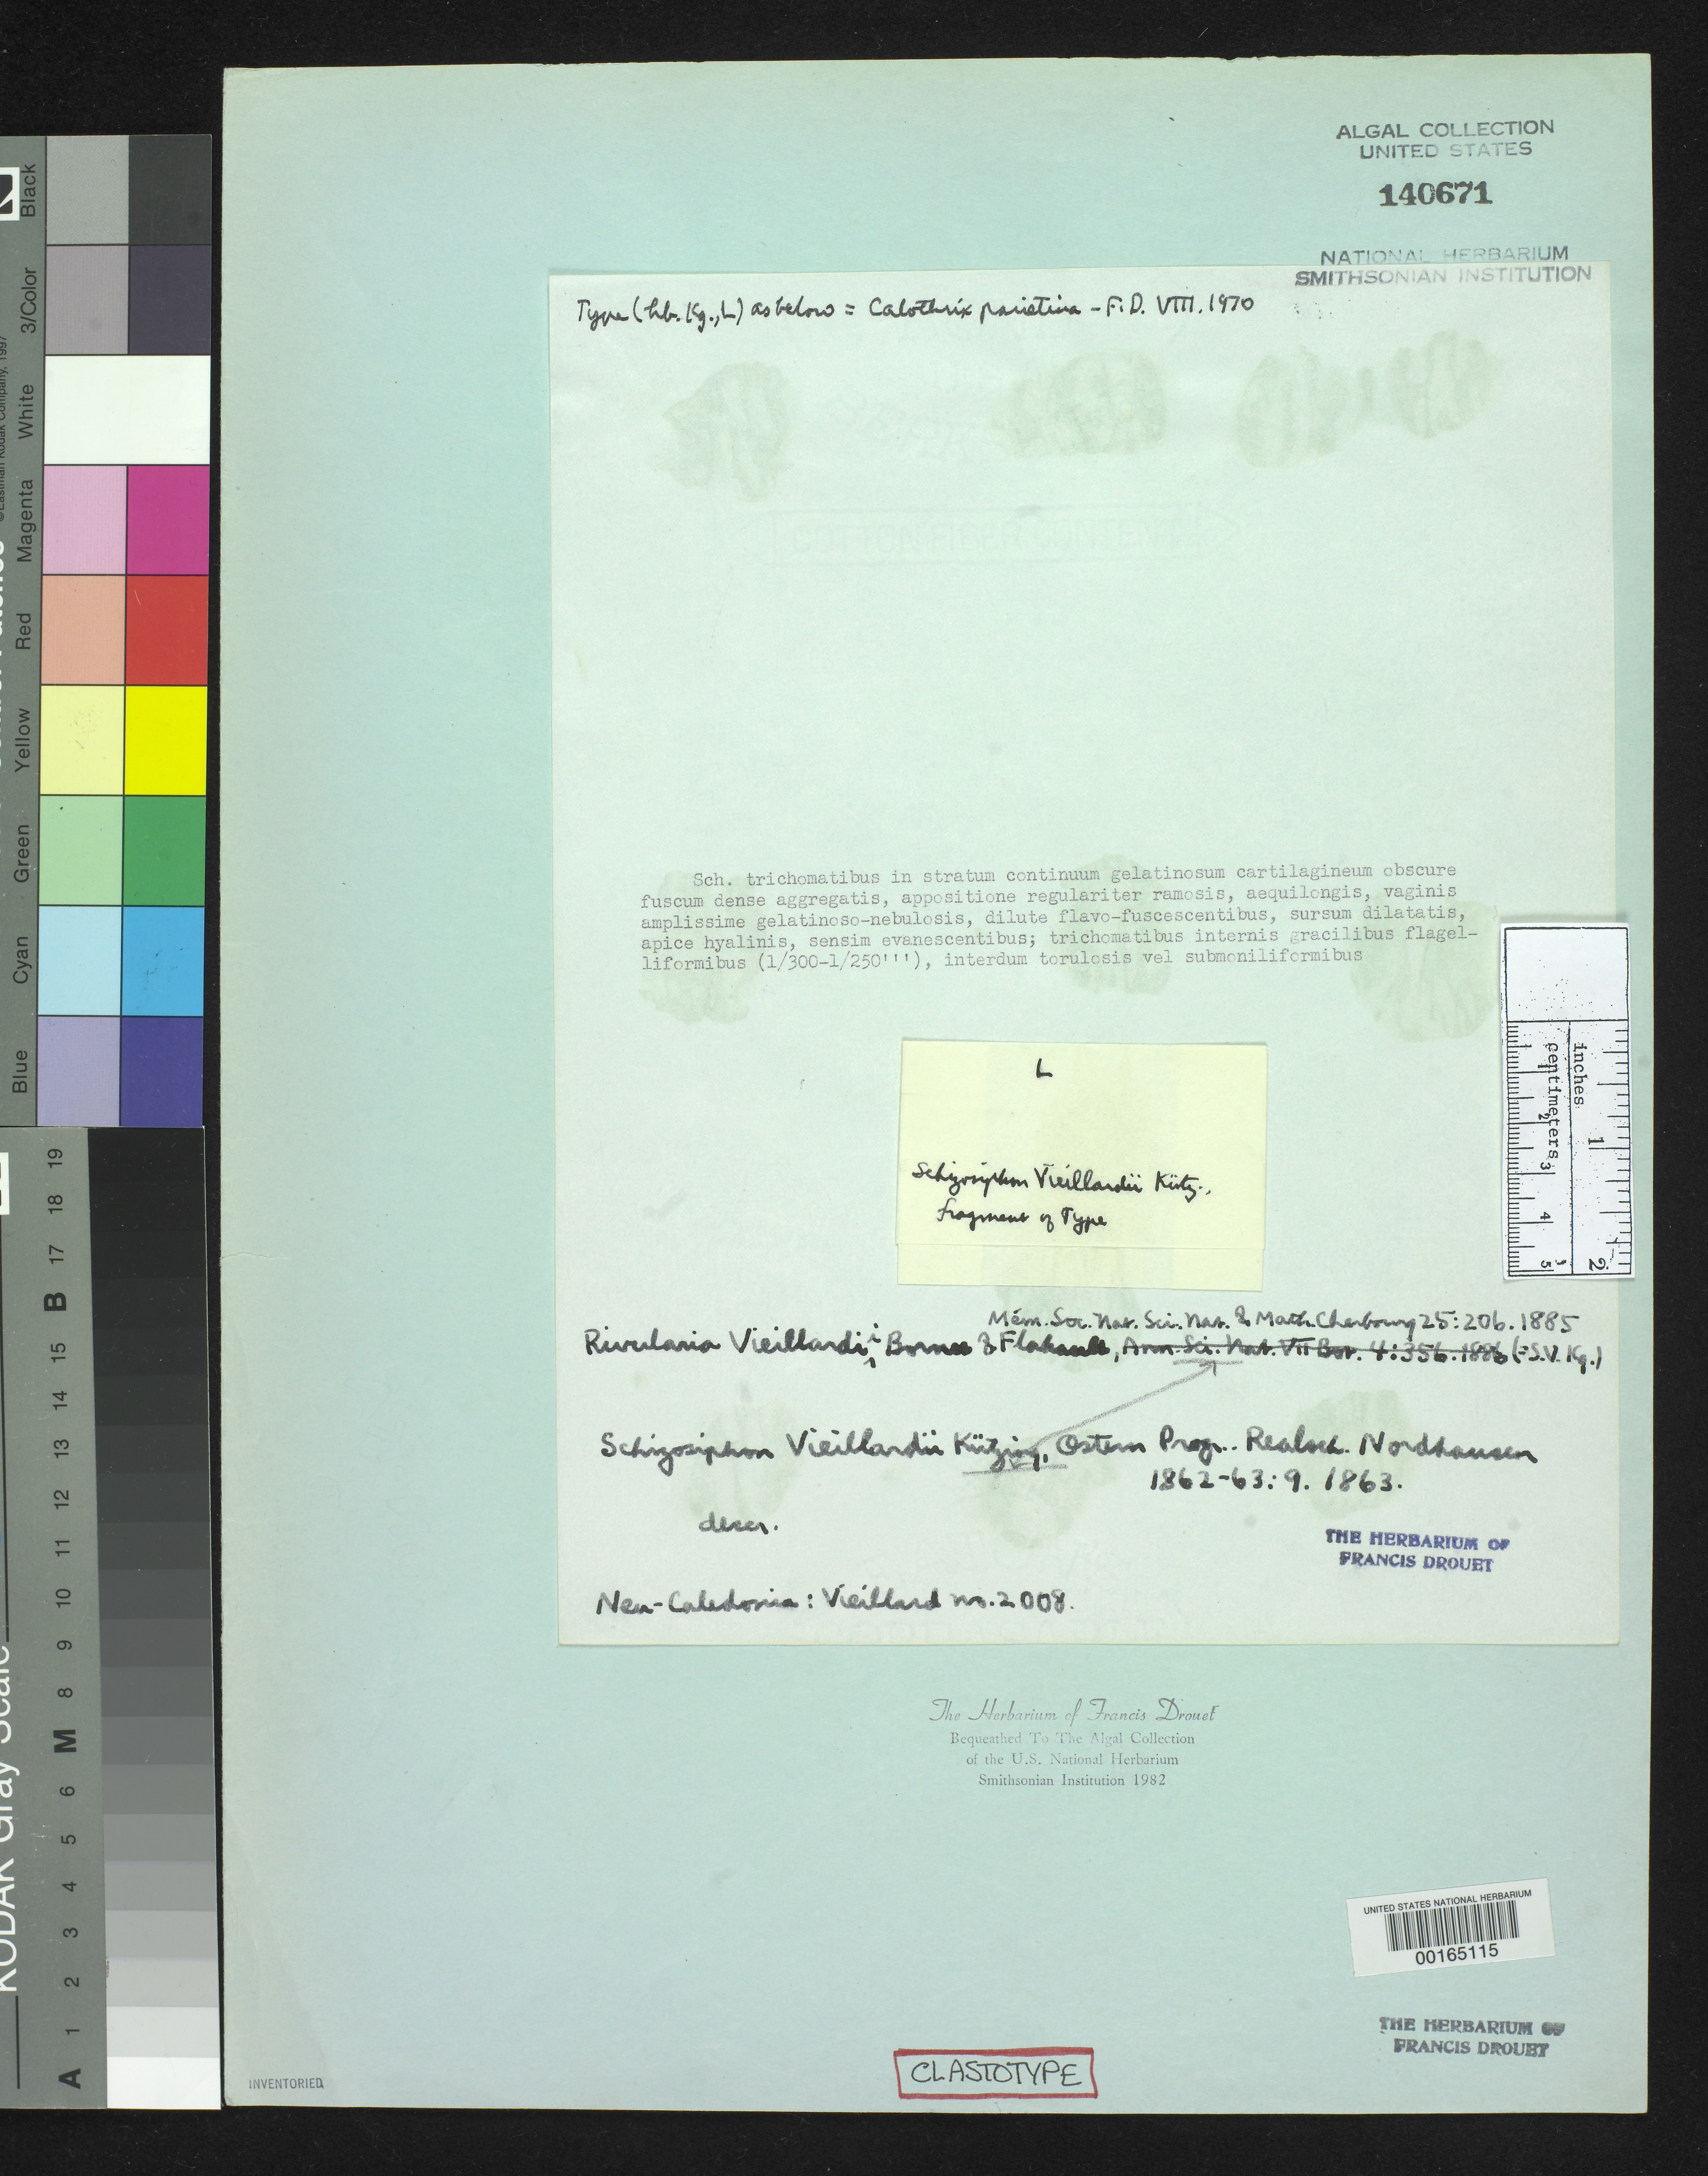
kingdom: Bacteria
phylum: Cyanobacteria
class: Cyanobacteriia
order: Cyanobacteriales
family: Nostocaceae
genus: Schizosiphon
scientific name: Schizosiphon viellardii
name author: Kütz.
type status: Clastotype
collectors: E. Vieillard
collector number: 2008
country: New Caledonia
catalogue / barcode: US 140671